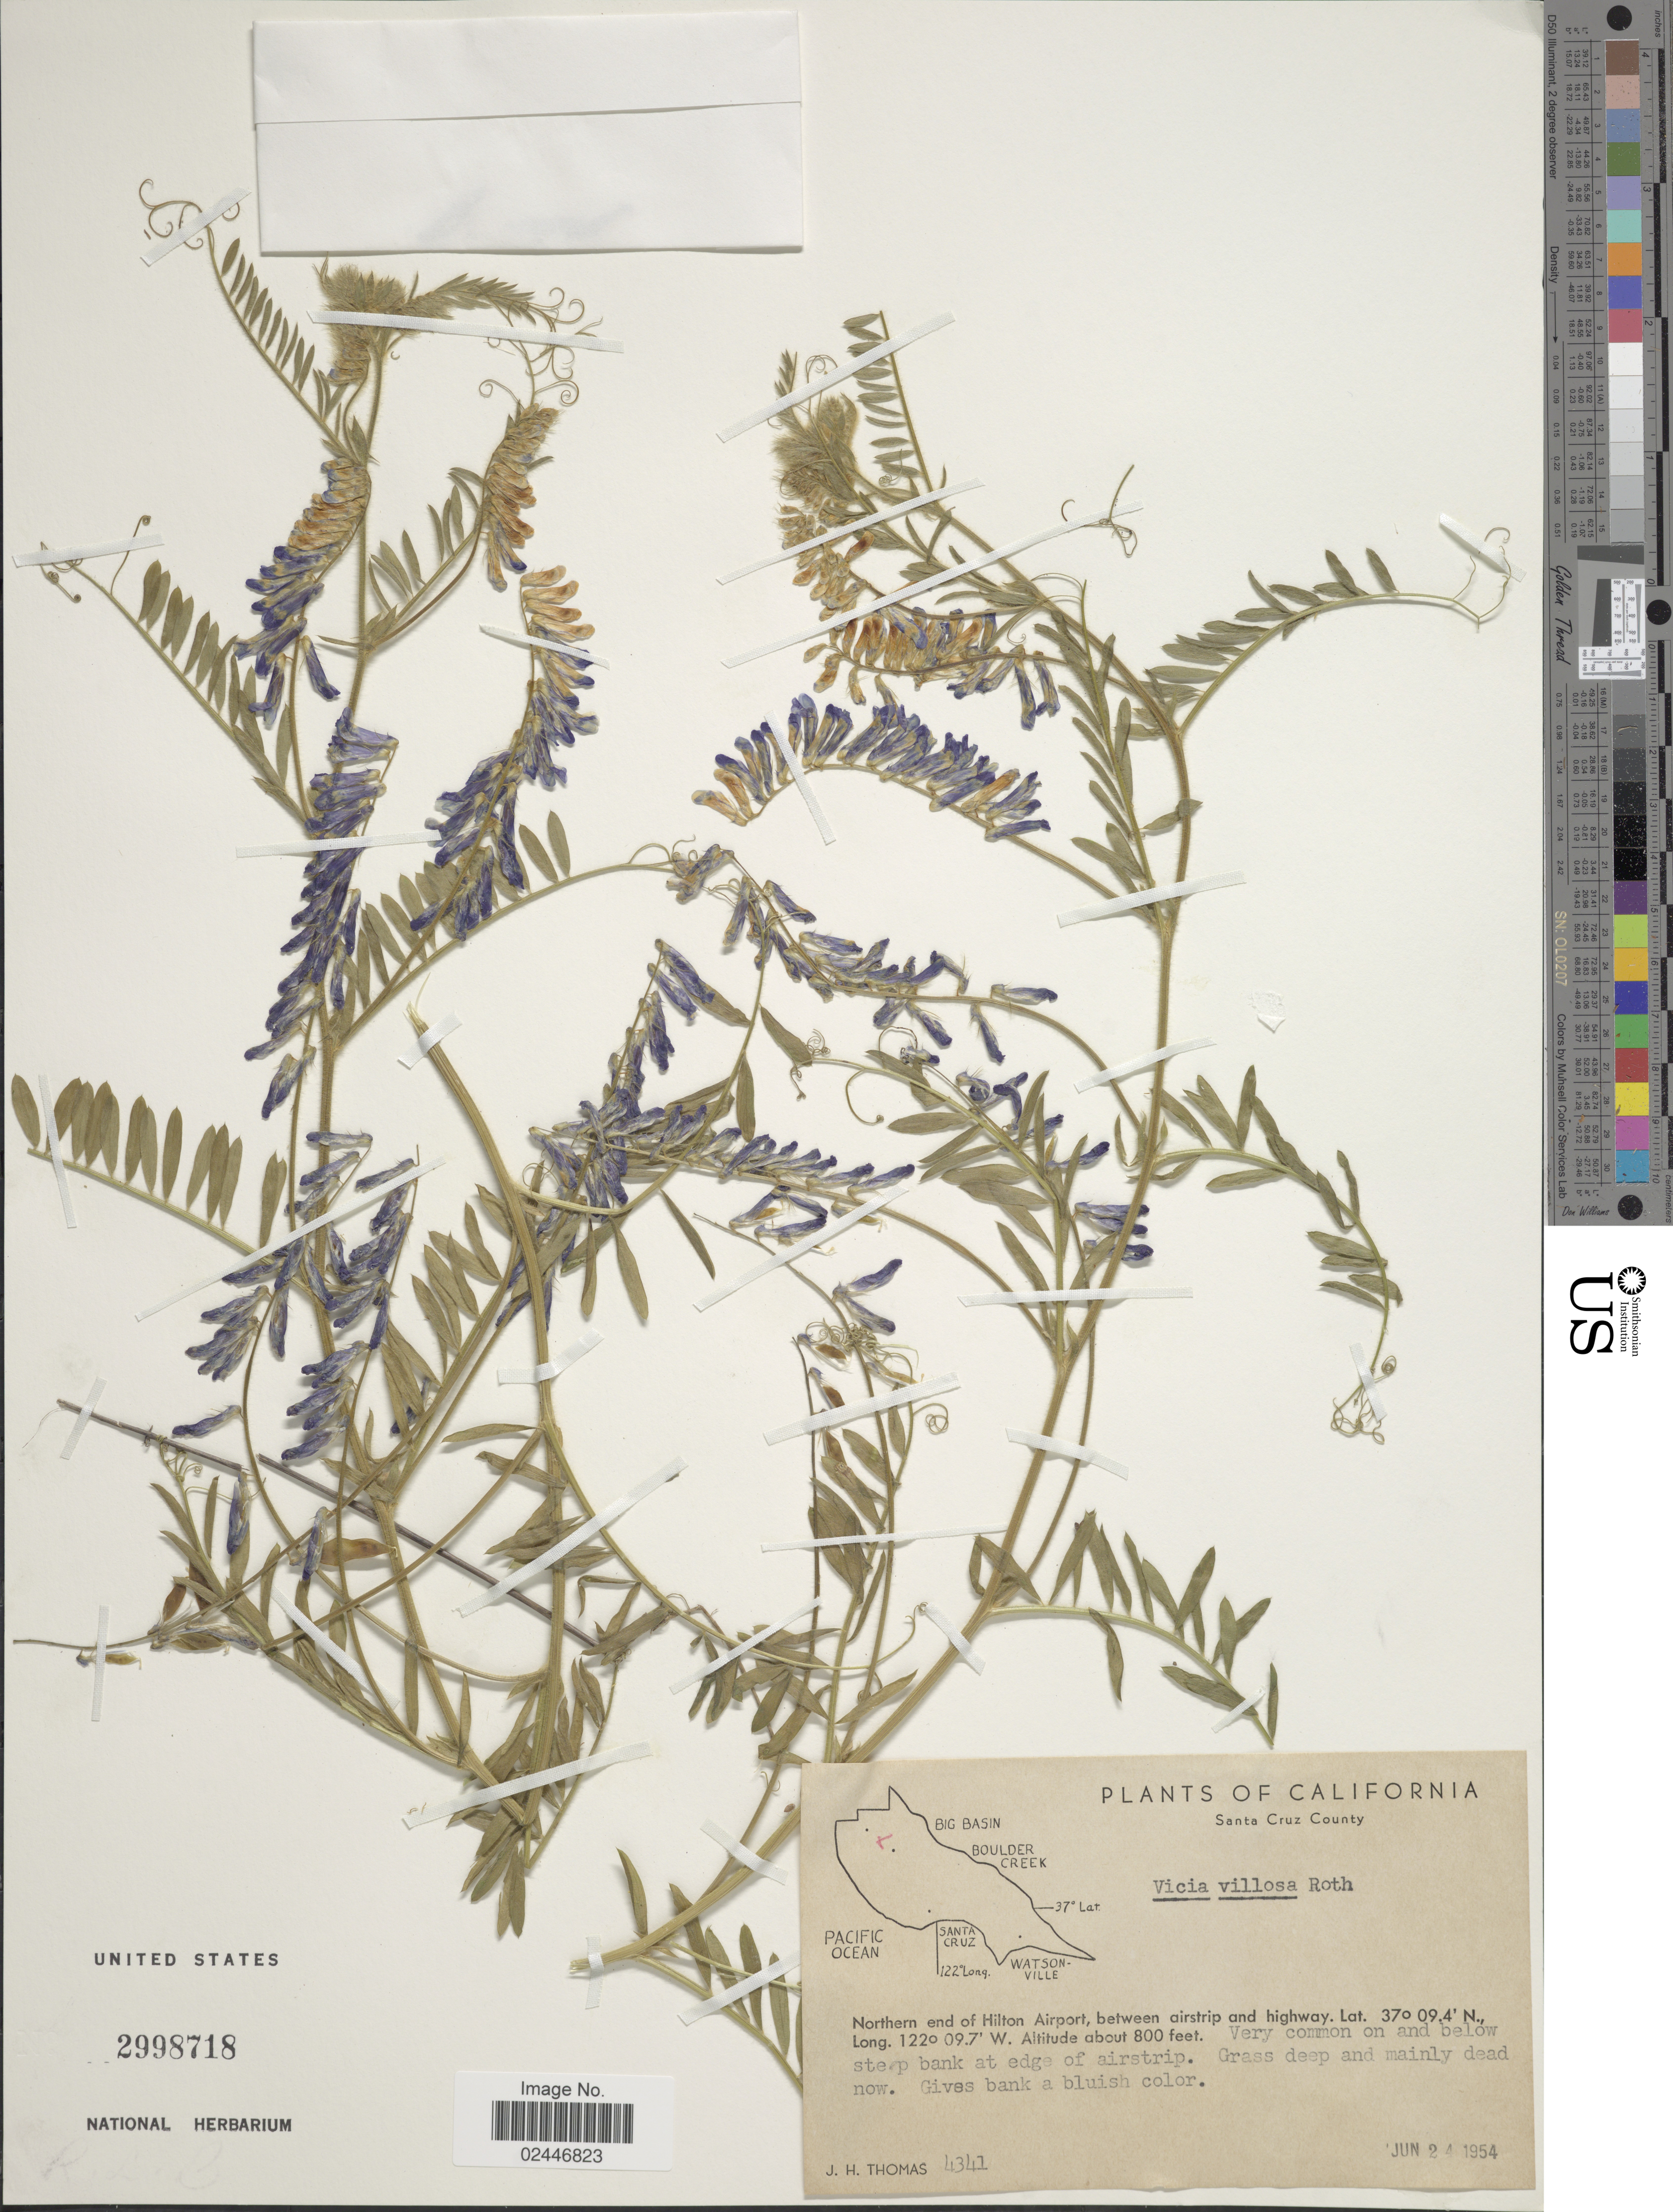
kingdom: Plantae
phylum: Tracheophyta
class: Magnoliopsida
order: Fabales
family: Fabaceae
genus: Vicia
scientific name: Vicia villosa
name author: Roth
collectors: J. H. Thomas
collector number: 4341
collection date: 1954-06-24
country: United States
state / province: California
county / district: Santa Cruz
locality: Santa Cruz County, northern end of Hilton Airport, between airstrip and highway, very common on and below steep bank at edge of airstrip.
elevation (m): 244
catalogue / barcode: US 2998718